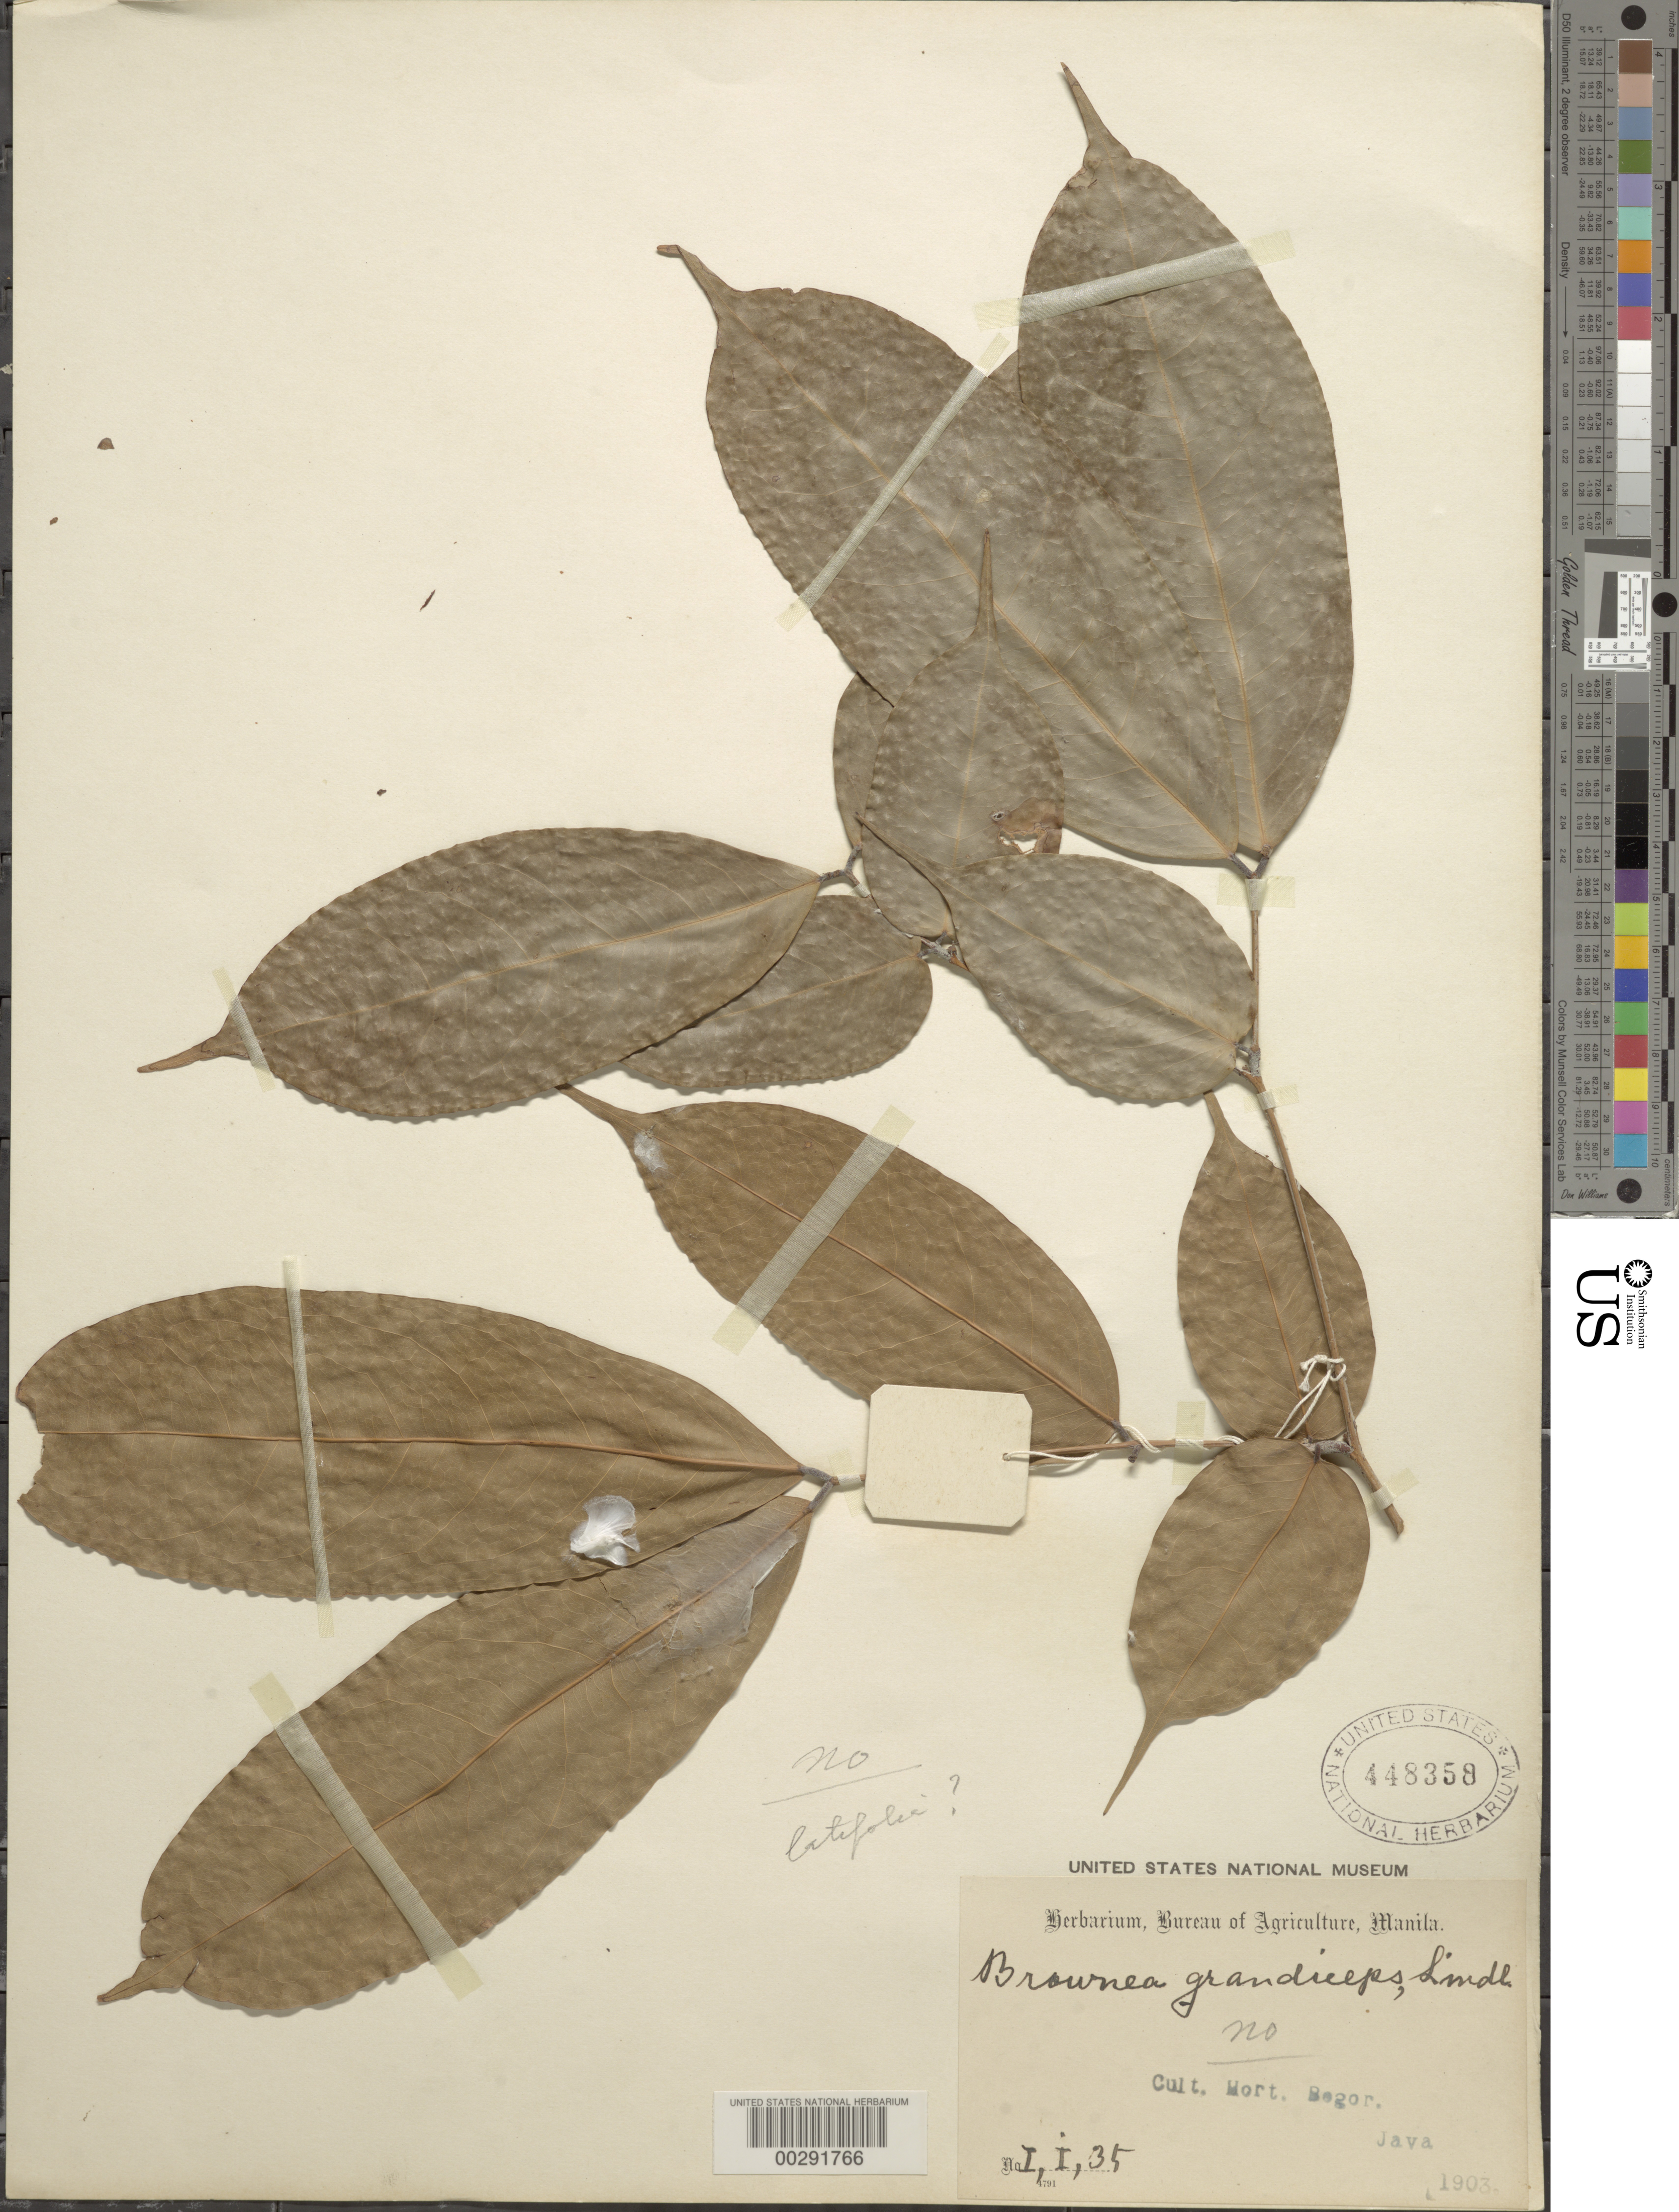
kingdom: Plantae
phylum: Tracheophyta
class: Magnoliopsida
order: Fabales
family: Fabaceae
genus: Brownea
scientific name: Brownea grandiceps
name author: Jacq.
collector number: I,i,35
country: Indonesia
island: Java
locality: Bogor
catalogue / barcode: US 448358